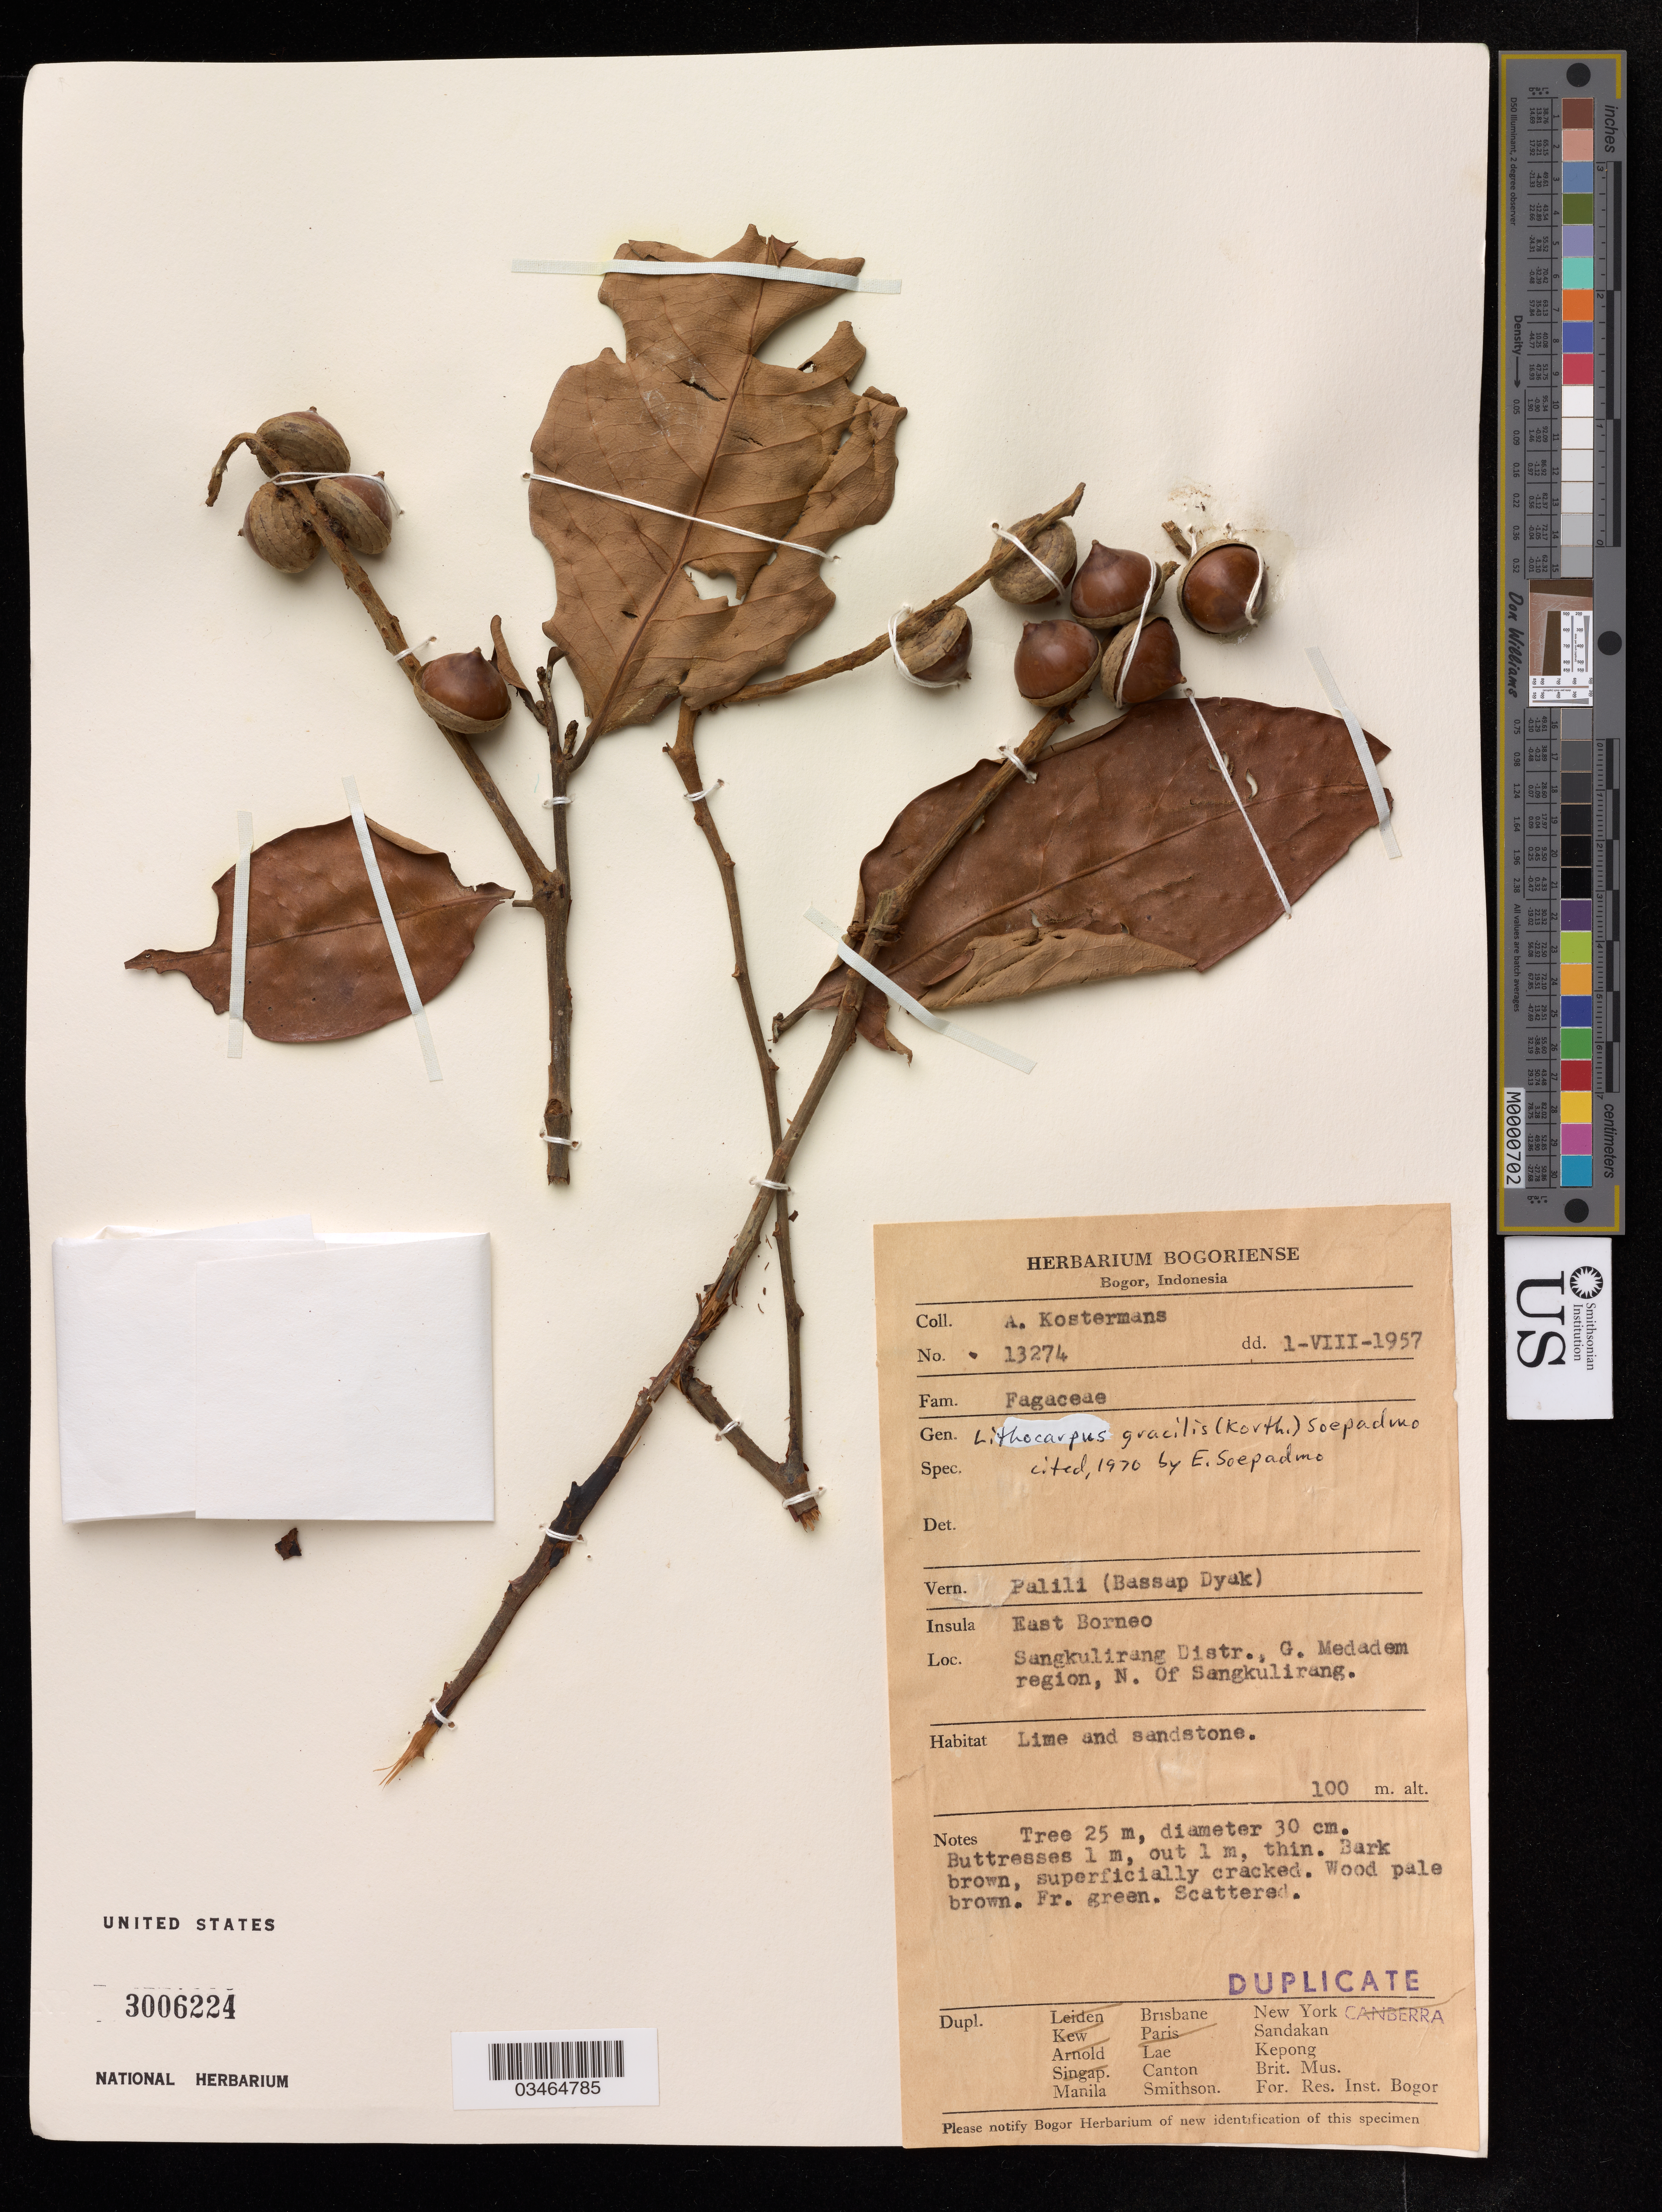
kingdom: Plantae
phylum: Tracheophyta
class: Magnoliopsida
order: Fagales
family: Fagaceae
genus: Lithocarpus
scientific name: Lithocarpus gracilis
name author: (Korth.) Soepadmo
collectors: A. Kostermans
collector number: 13274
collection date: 1957-08-01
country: Indonesia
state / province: Kalimantan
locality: East Borneo. Sangkulirang Distr., G. Medadem region, N. of Sangkulirang.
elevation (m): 100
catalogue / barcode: US 3006224